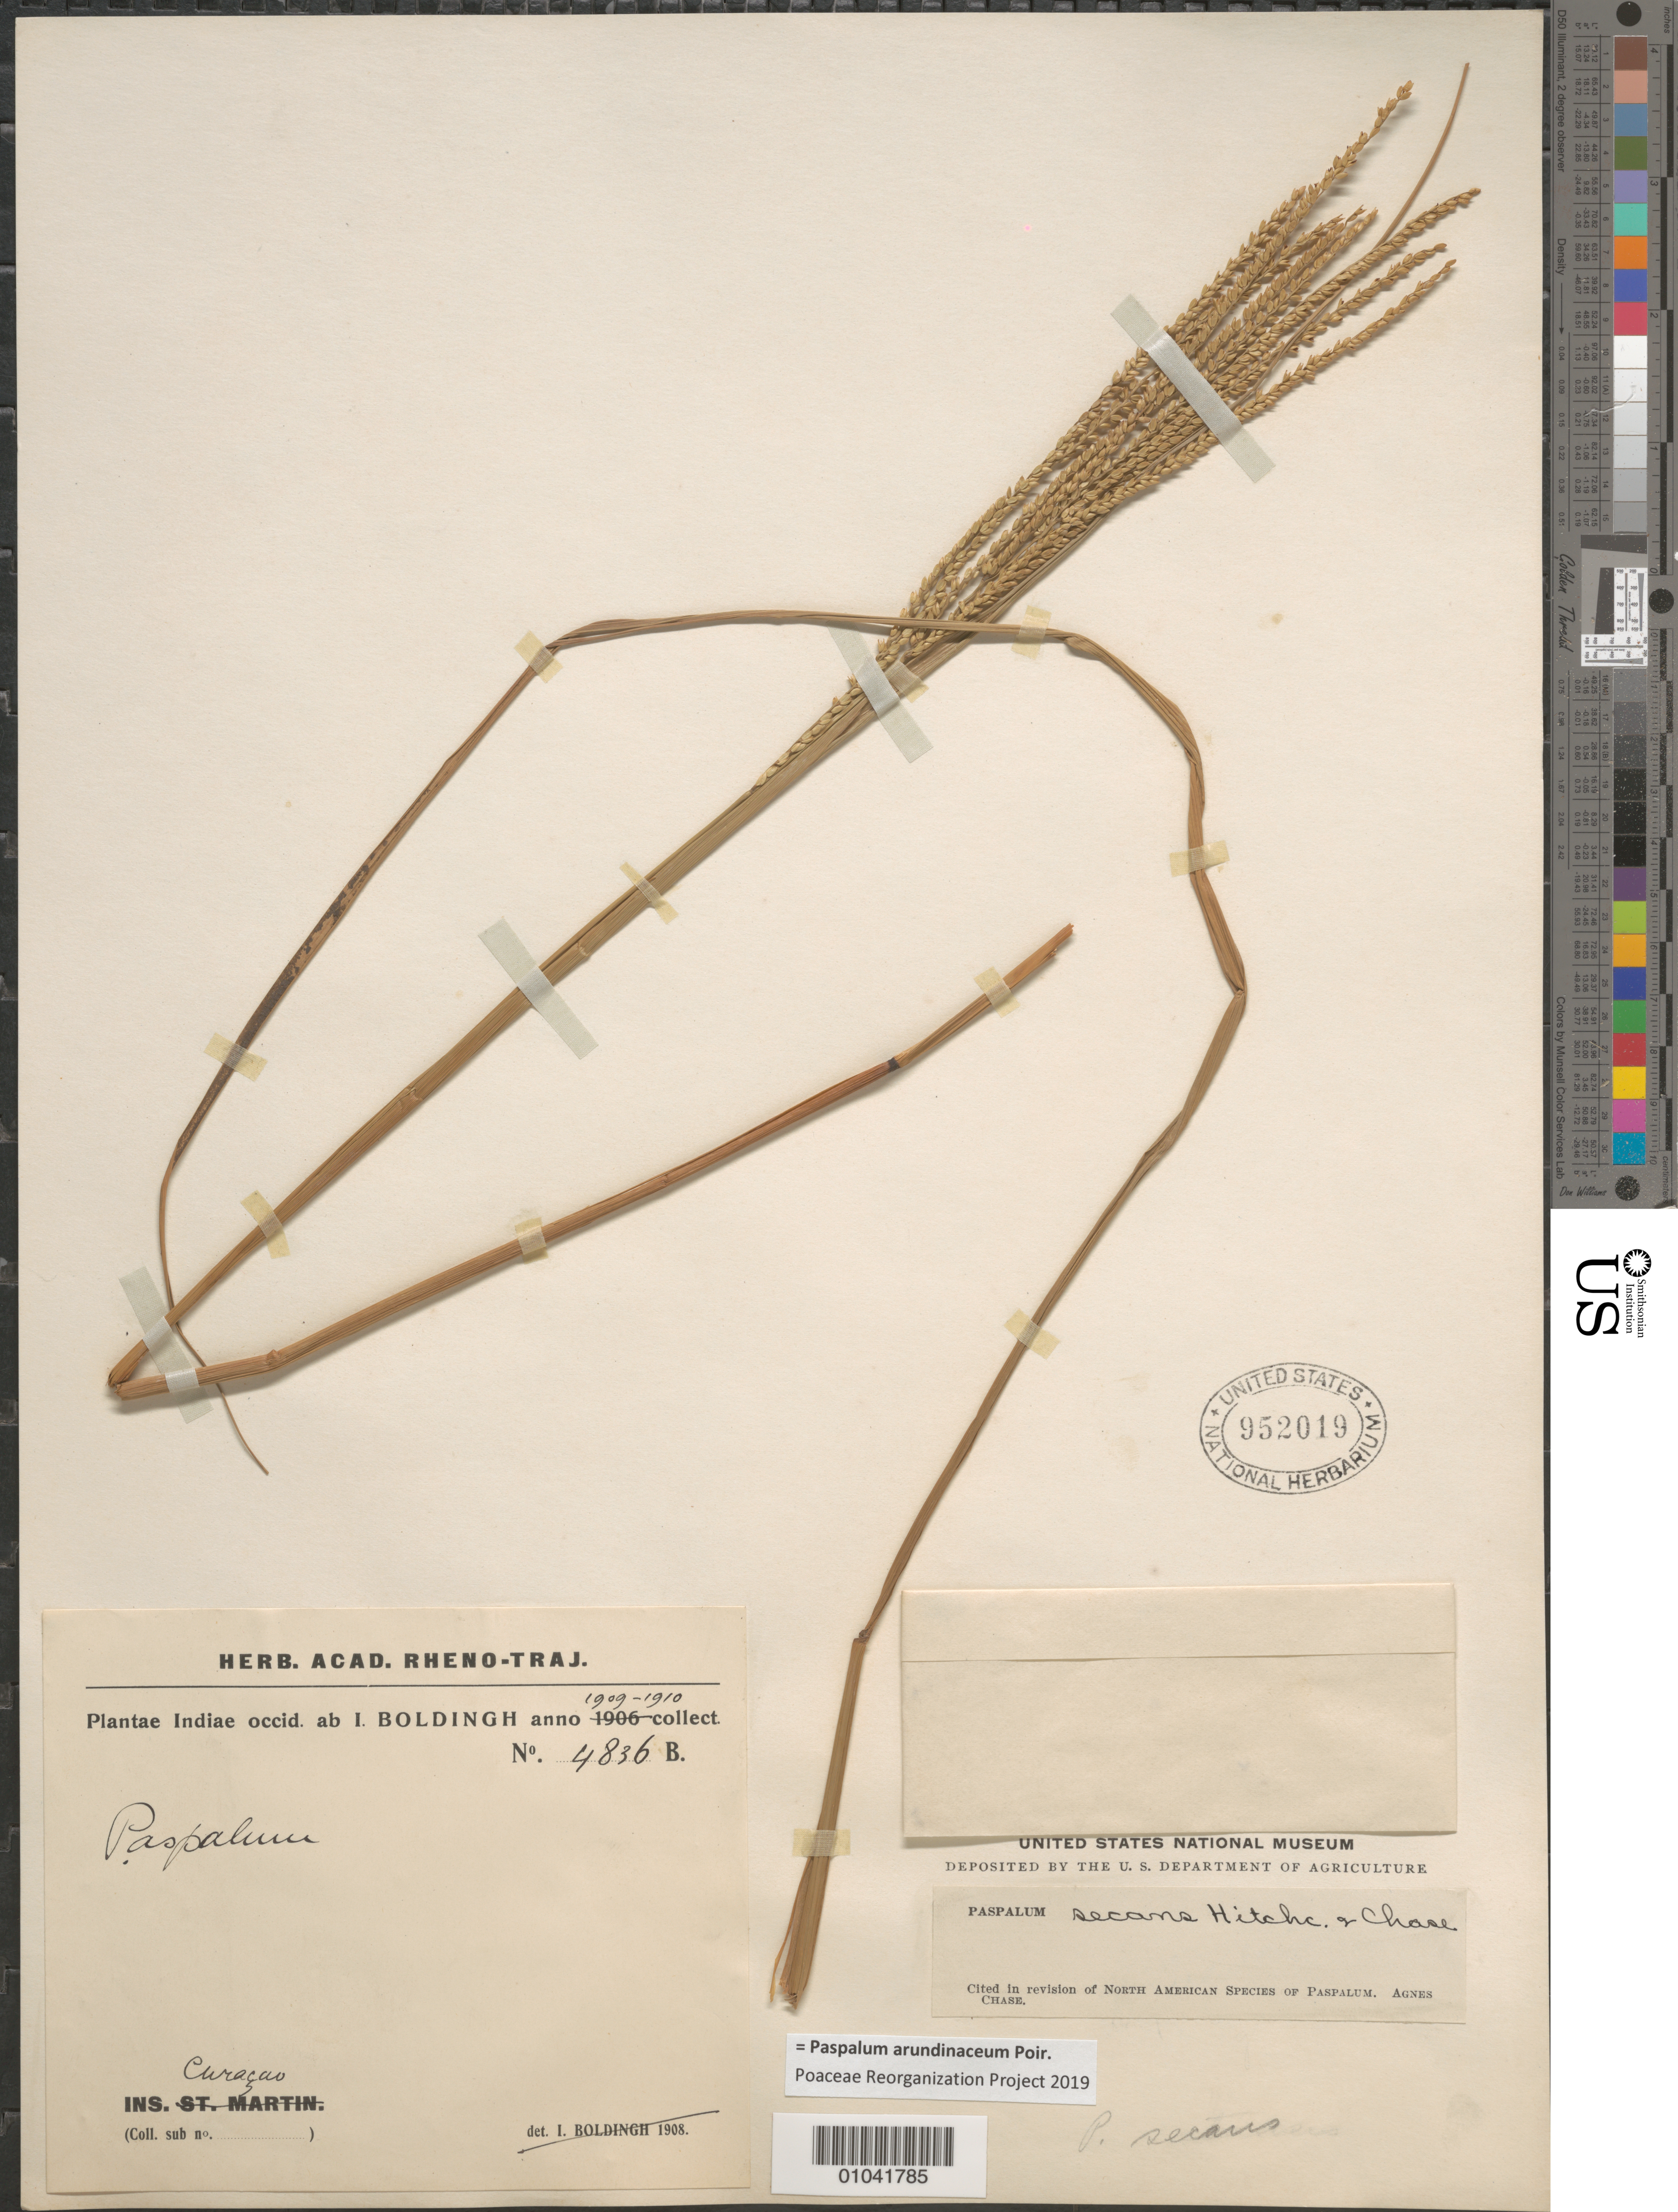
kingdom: Plantae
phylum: Tracheophyta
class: Liliopsida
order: Poales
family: Poaceae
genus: Paspalum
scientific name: Paspalum secans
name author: Hitchc. & Chase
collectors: I. Boldingh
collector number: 4836B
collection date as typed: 1909 to -- --- 1910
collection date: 1909/1910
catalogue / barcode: US 952019